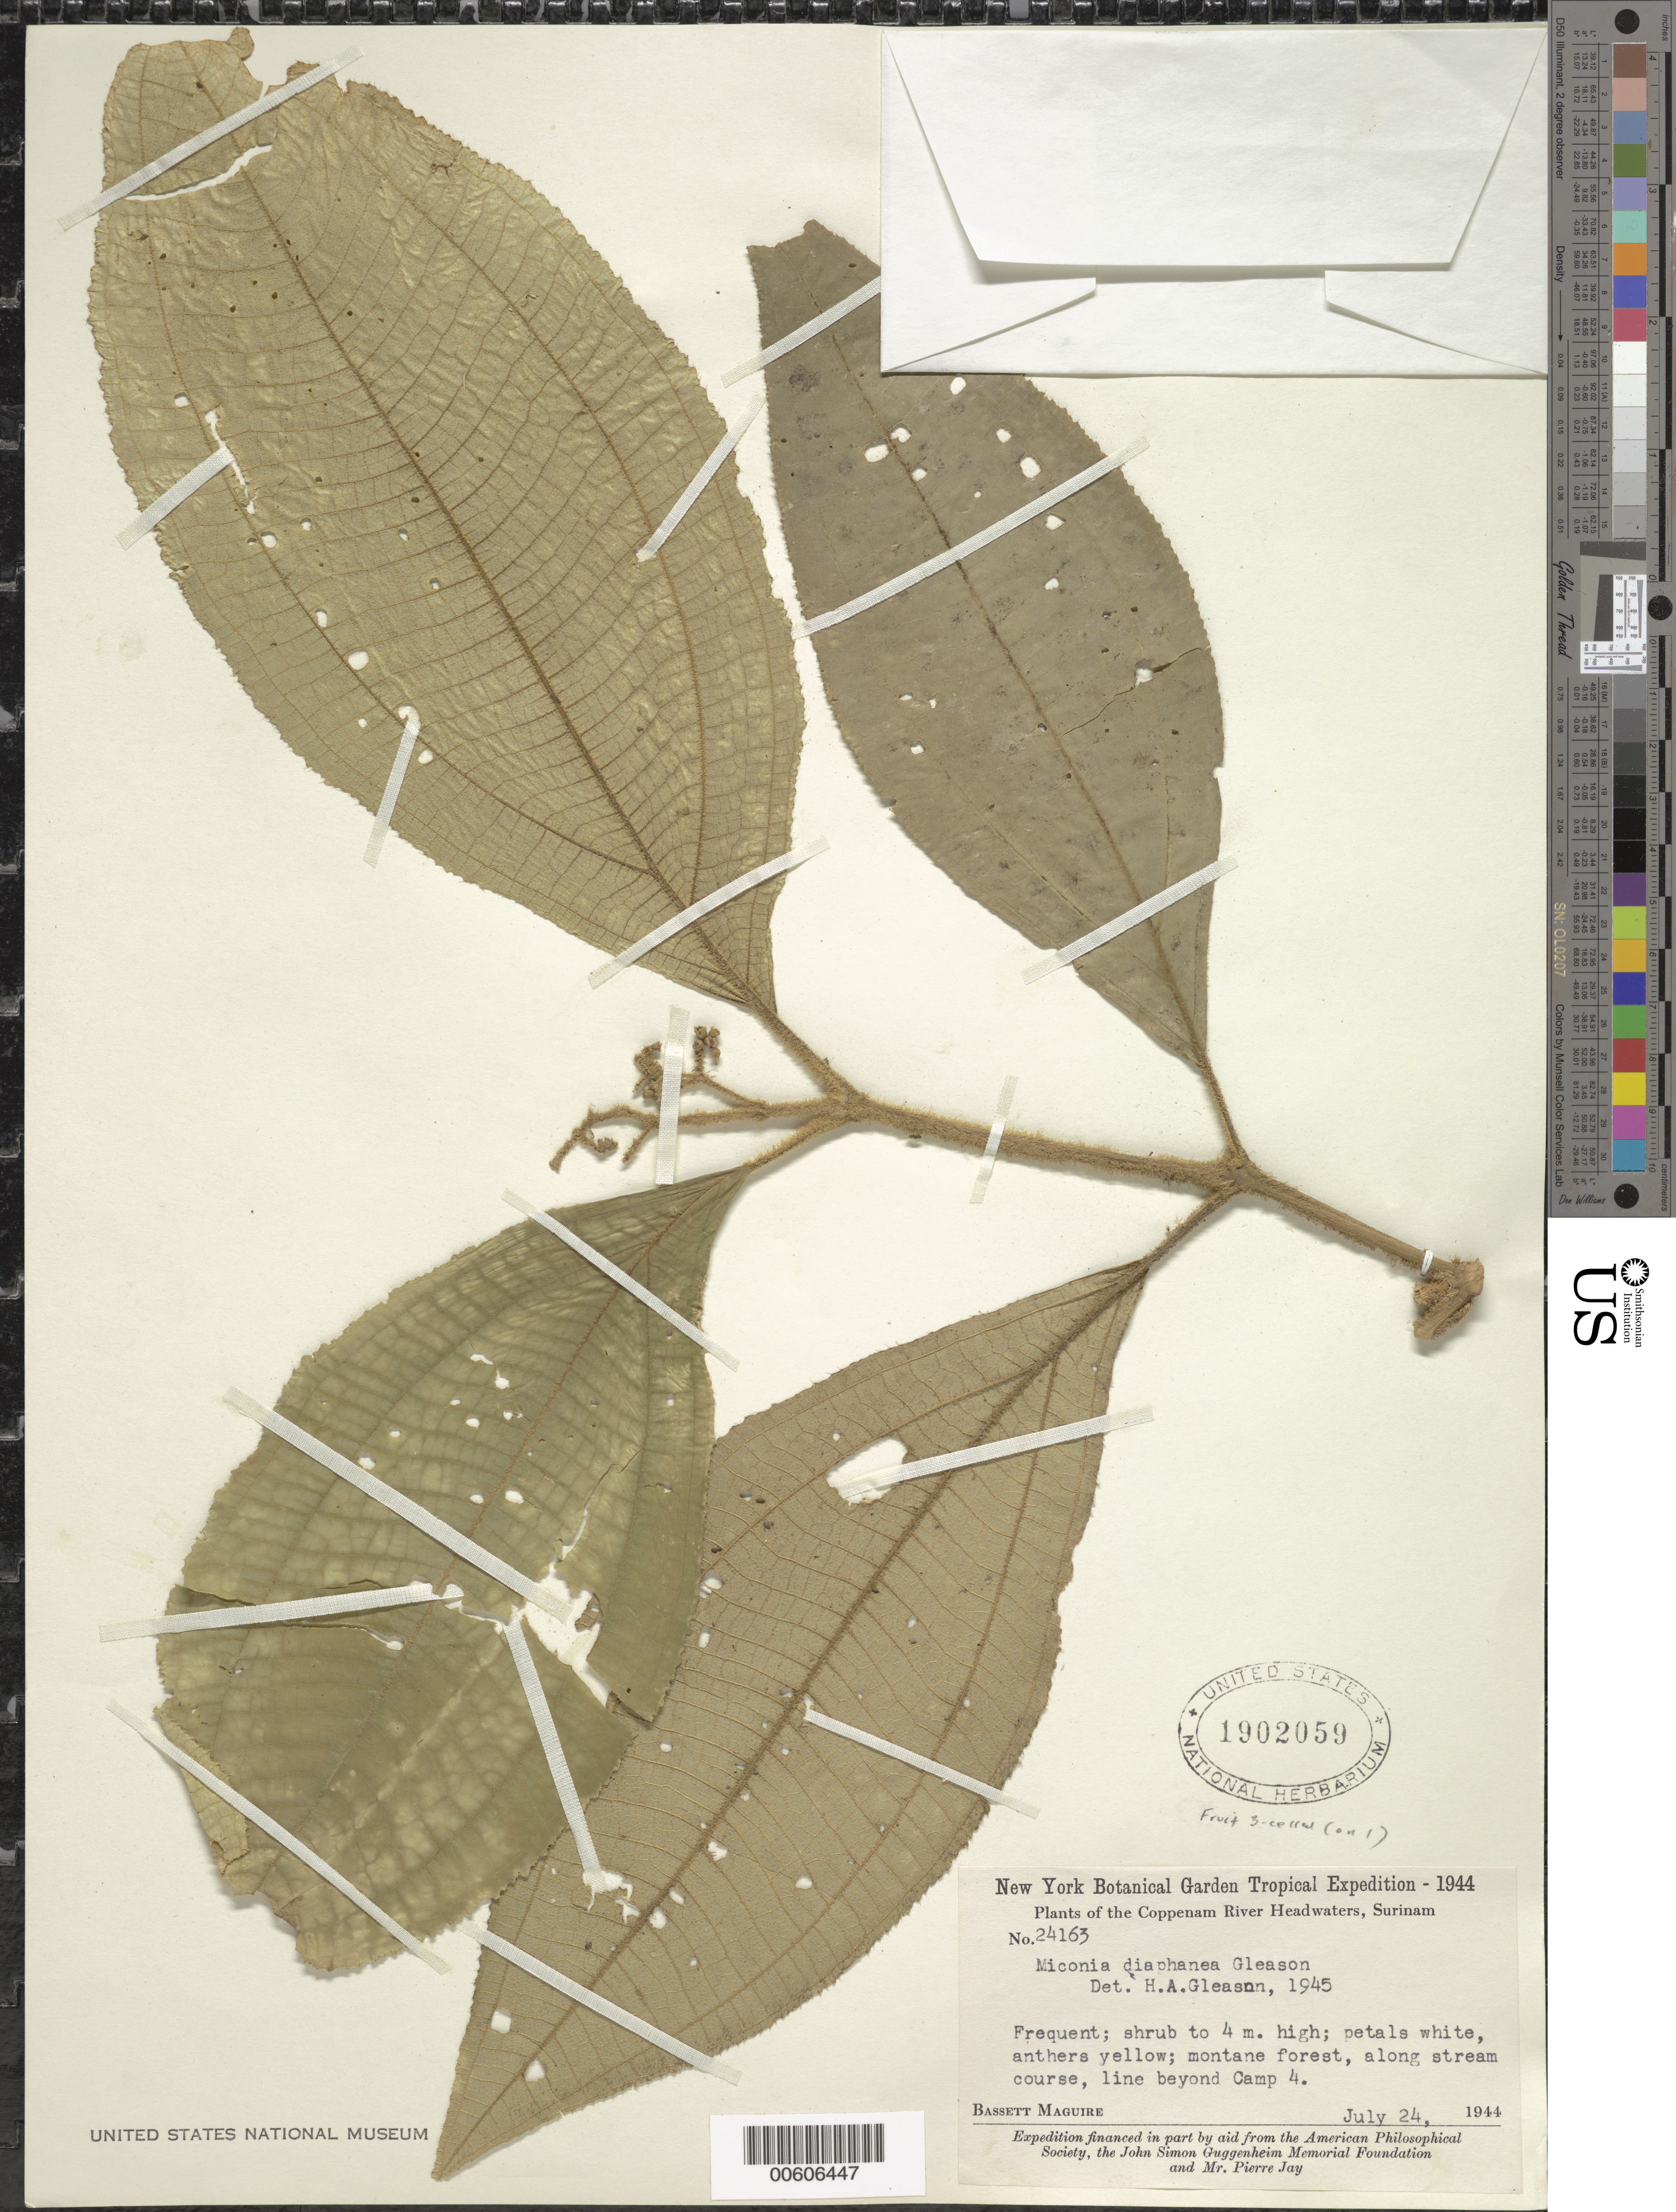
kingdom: Plantae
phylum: Tracheophyta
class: Magnoliopsida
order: Myrtales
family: Melastomataceae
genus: Miconia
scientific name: Miconia diaphanea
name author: Gleason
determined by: Gleason, H. A.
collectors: B. Maguire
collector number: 24163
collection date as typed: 24-Jul-44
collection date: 1944-07-24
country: Suriname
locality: Coppename River Headwaters, Camp 4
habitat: Montane forest, along stream course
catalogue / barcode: US 1902059